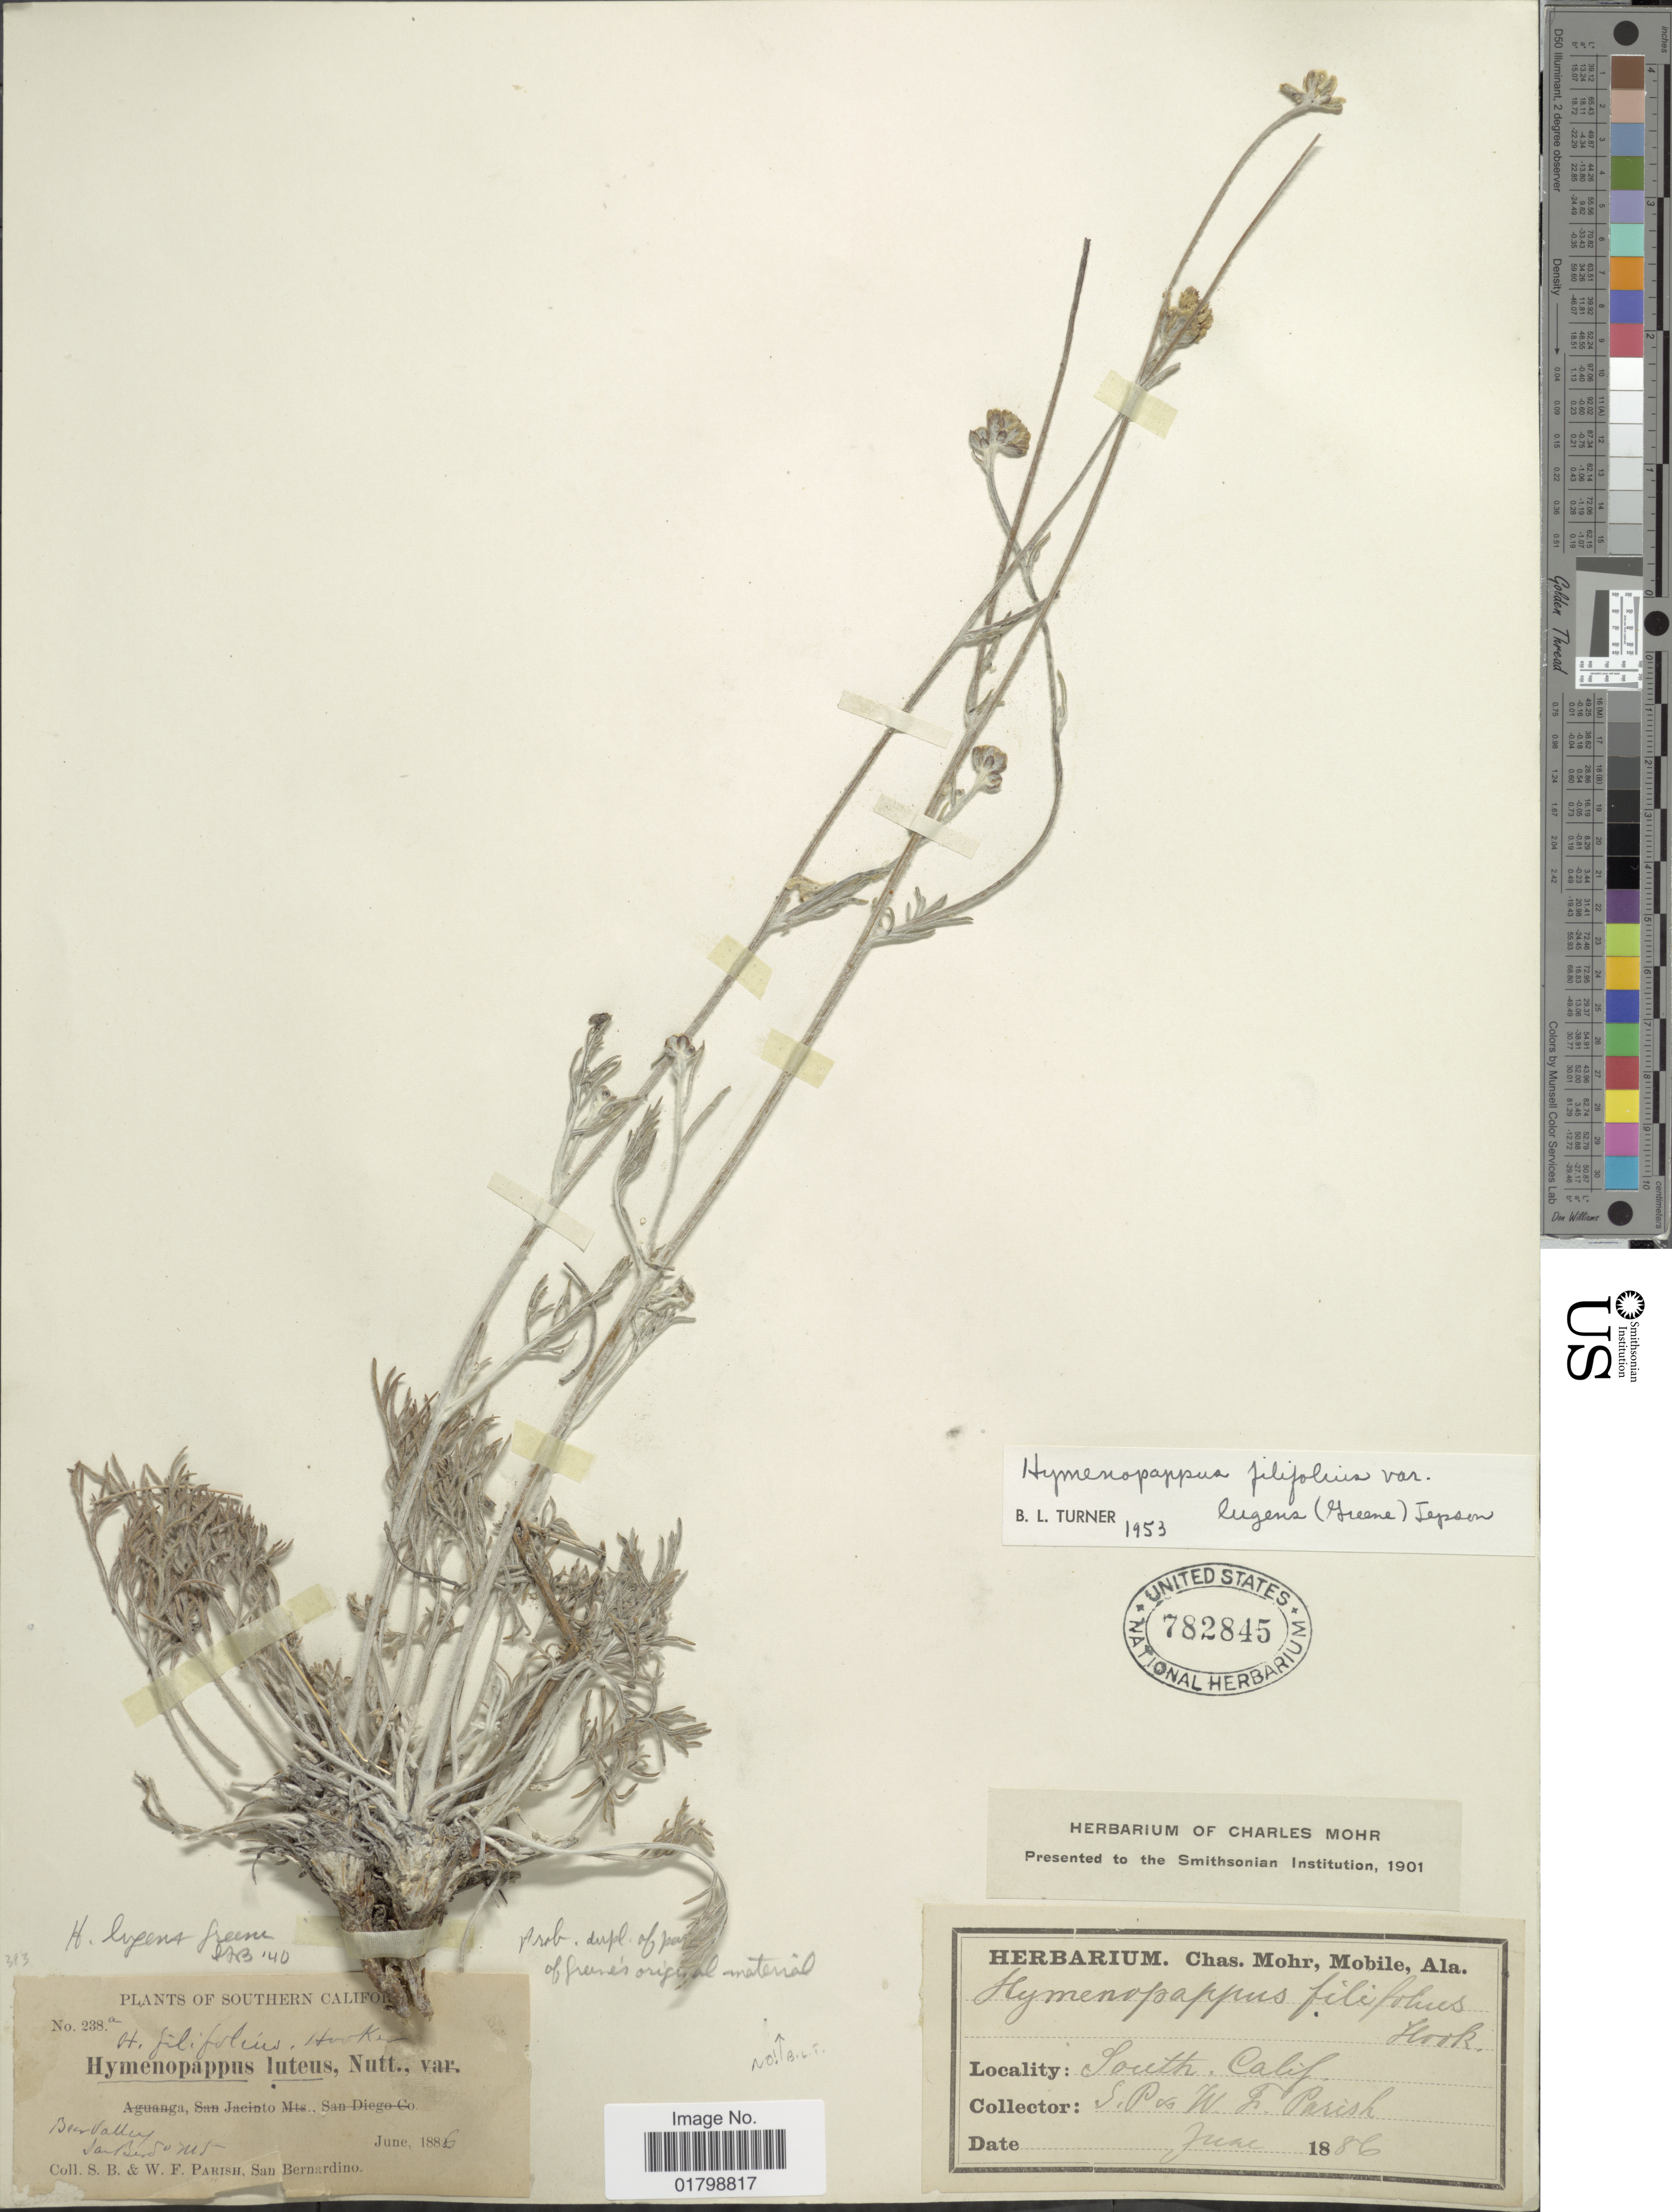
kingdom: Plantae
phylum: Tracheophyta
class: Magnoliopsida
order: Asterales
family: Asteraceae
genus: Hymenopappus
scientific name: Hymenopappus filifolius var. lugens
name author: (Greene) Jeps.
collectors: S. B. Parish & W. F. Parish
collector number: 238a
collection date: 1886-06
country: United States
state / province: California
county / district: San Bernardino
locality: Southern Caliornia, San Bernardino Mts. ,Bear Valley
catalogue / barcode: US 782845